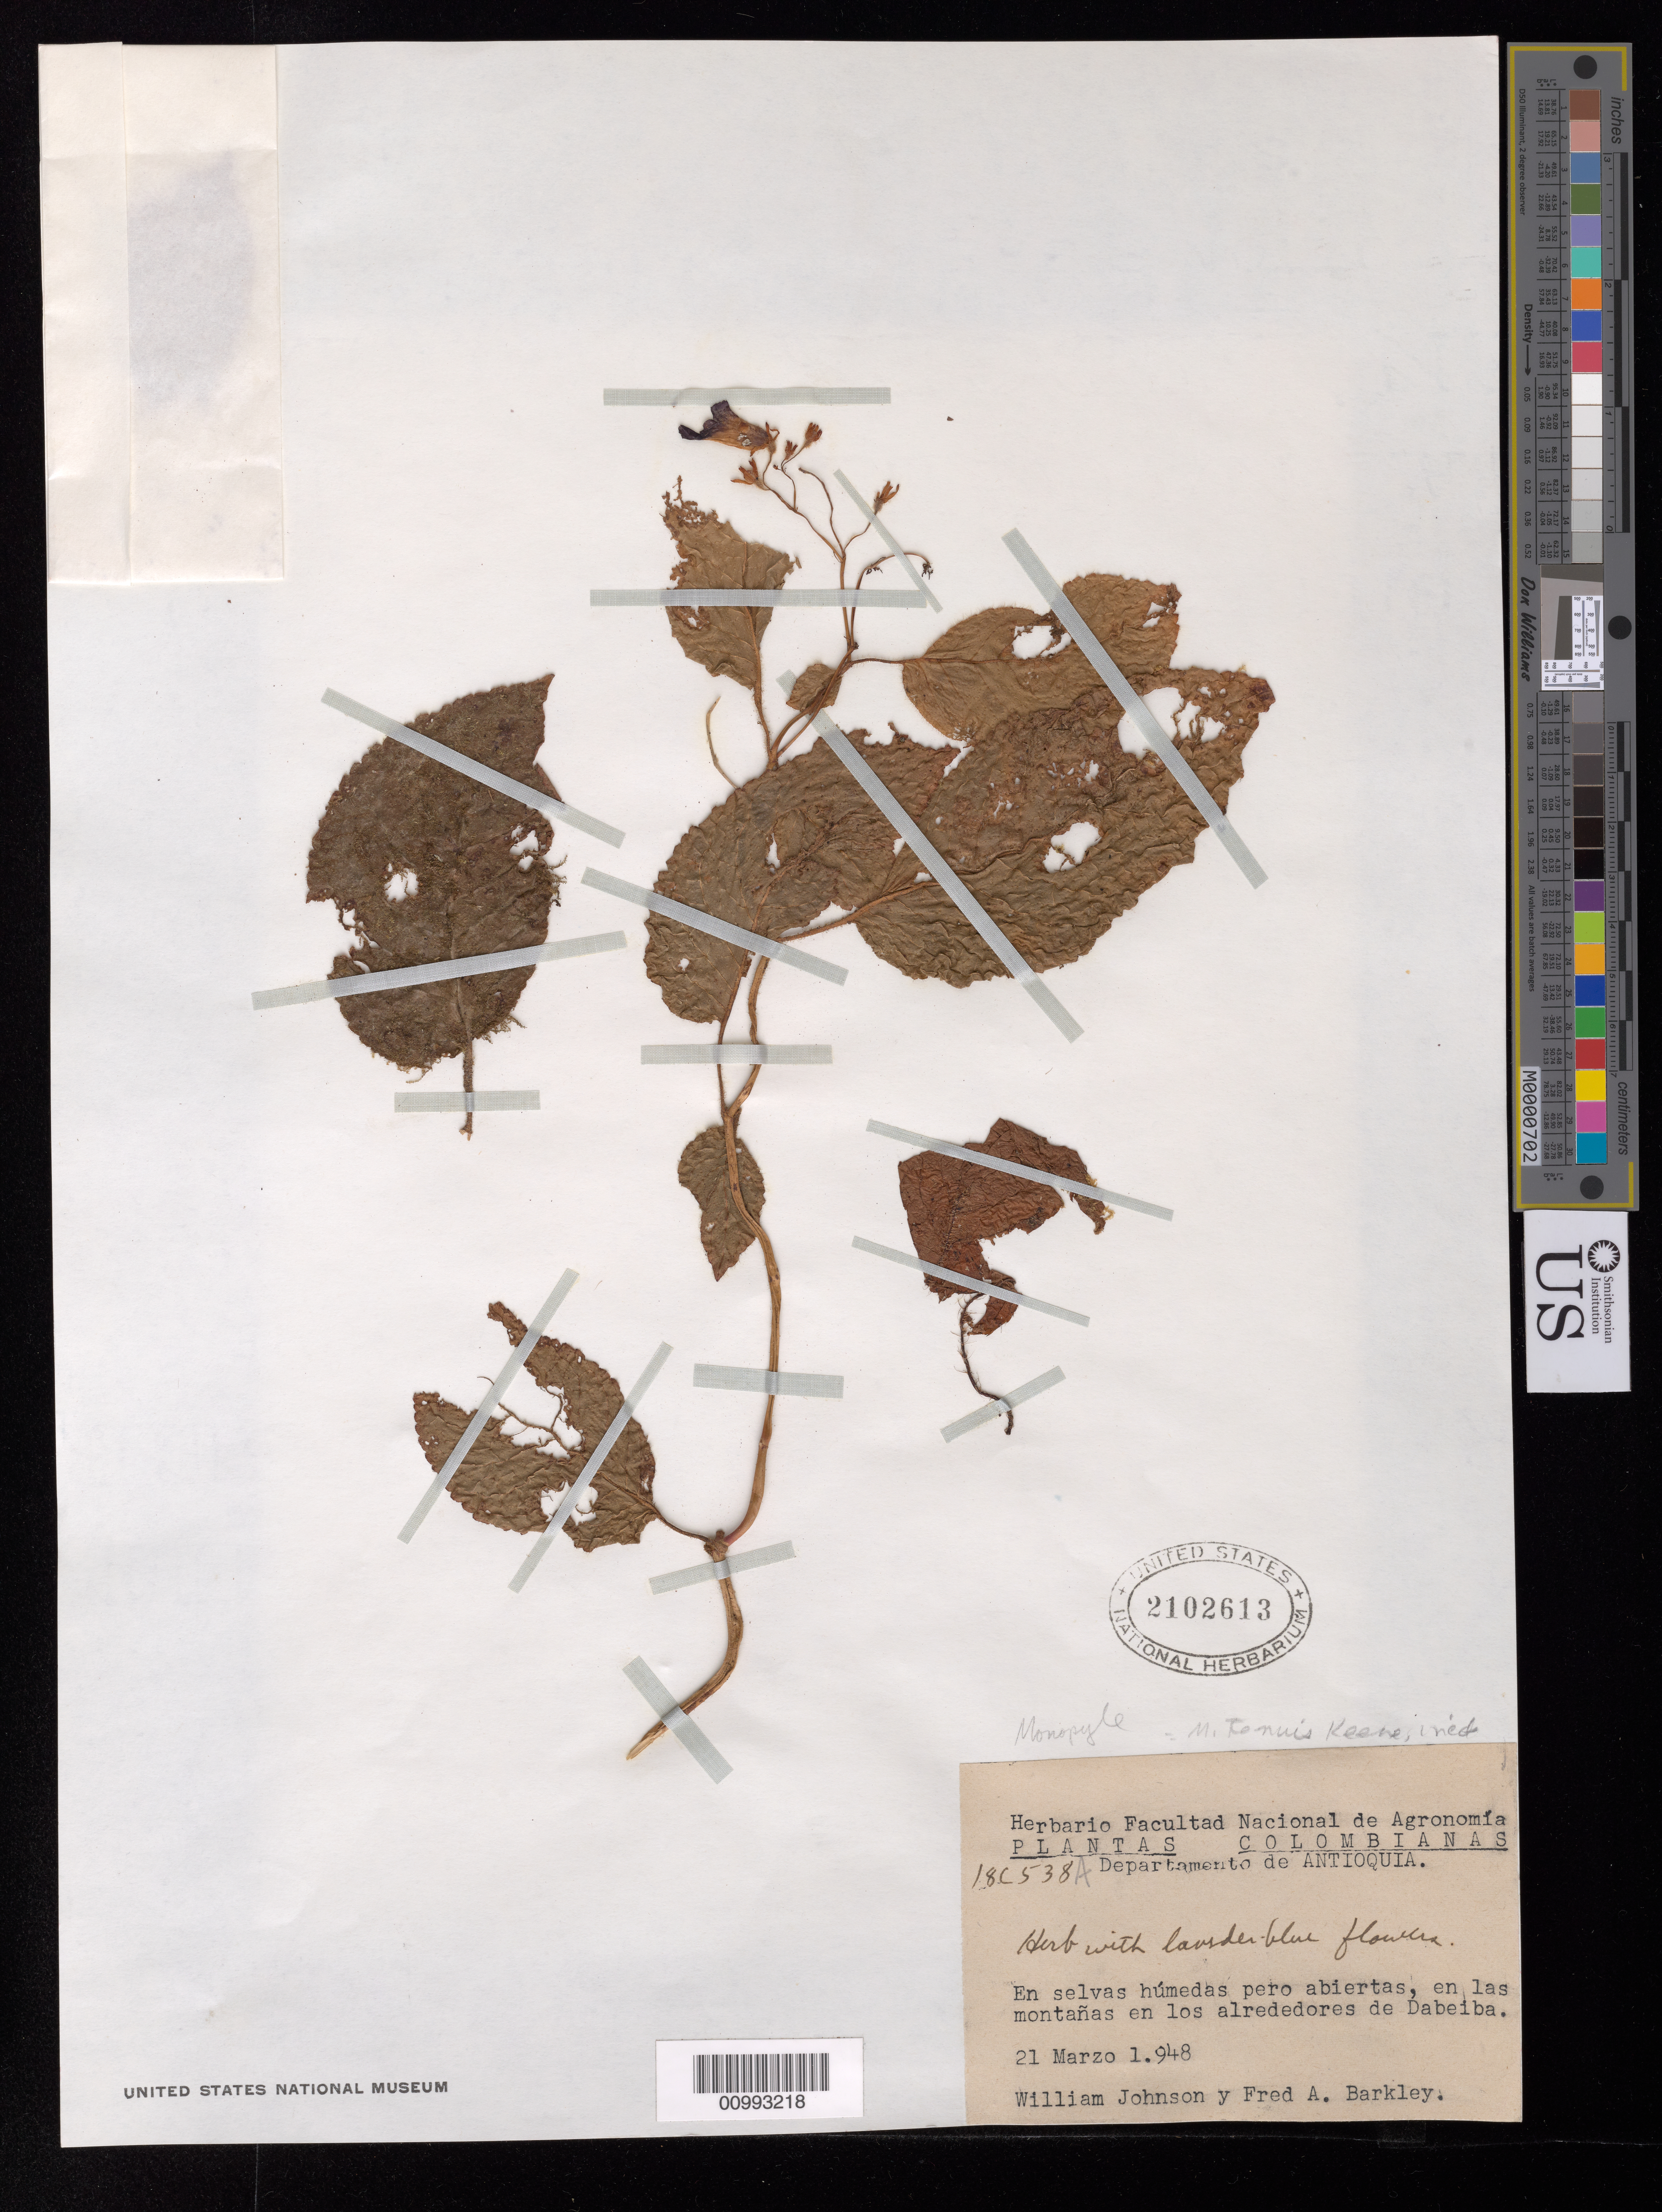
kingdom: Plantae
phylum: Tracheophyta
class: Magnoliopsida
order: Lamiales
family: Gesneriaceae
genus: Monopyle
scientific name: Monopyle sp.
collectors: W. Johnson & F. A. Barkley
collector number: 18C 538 A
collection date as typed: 21 Mar 1948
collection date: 1948-03-21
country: Colombia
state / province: Antioquia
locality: En selvas húmedas pero abiertas, en las montañas en los alrededores de Dabeiba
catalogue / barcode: US 2102613